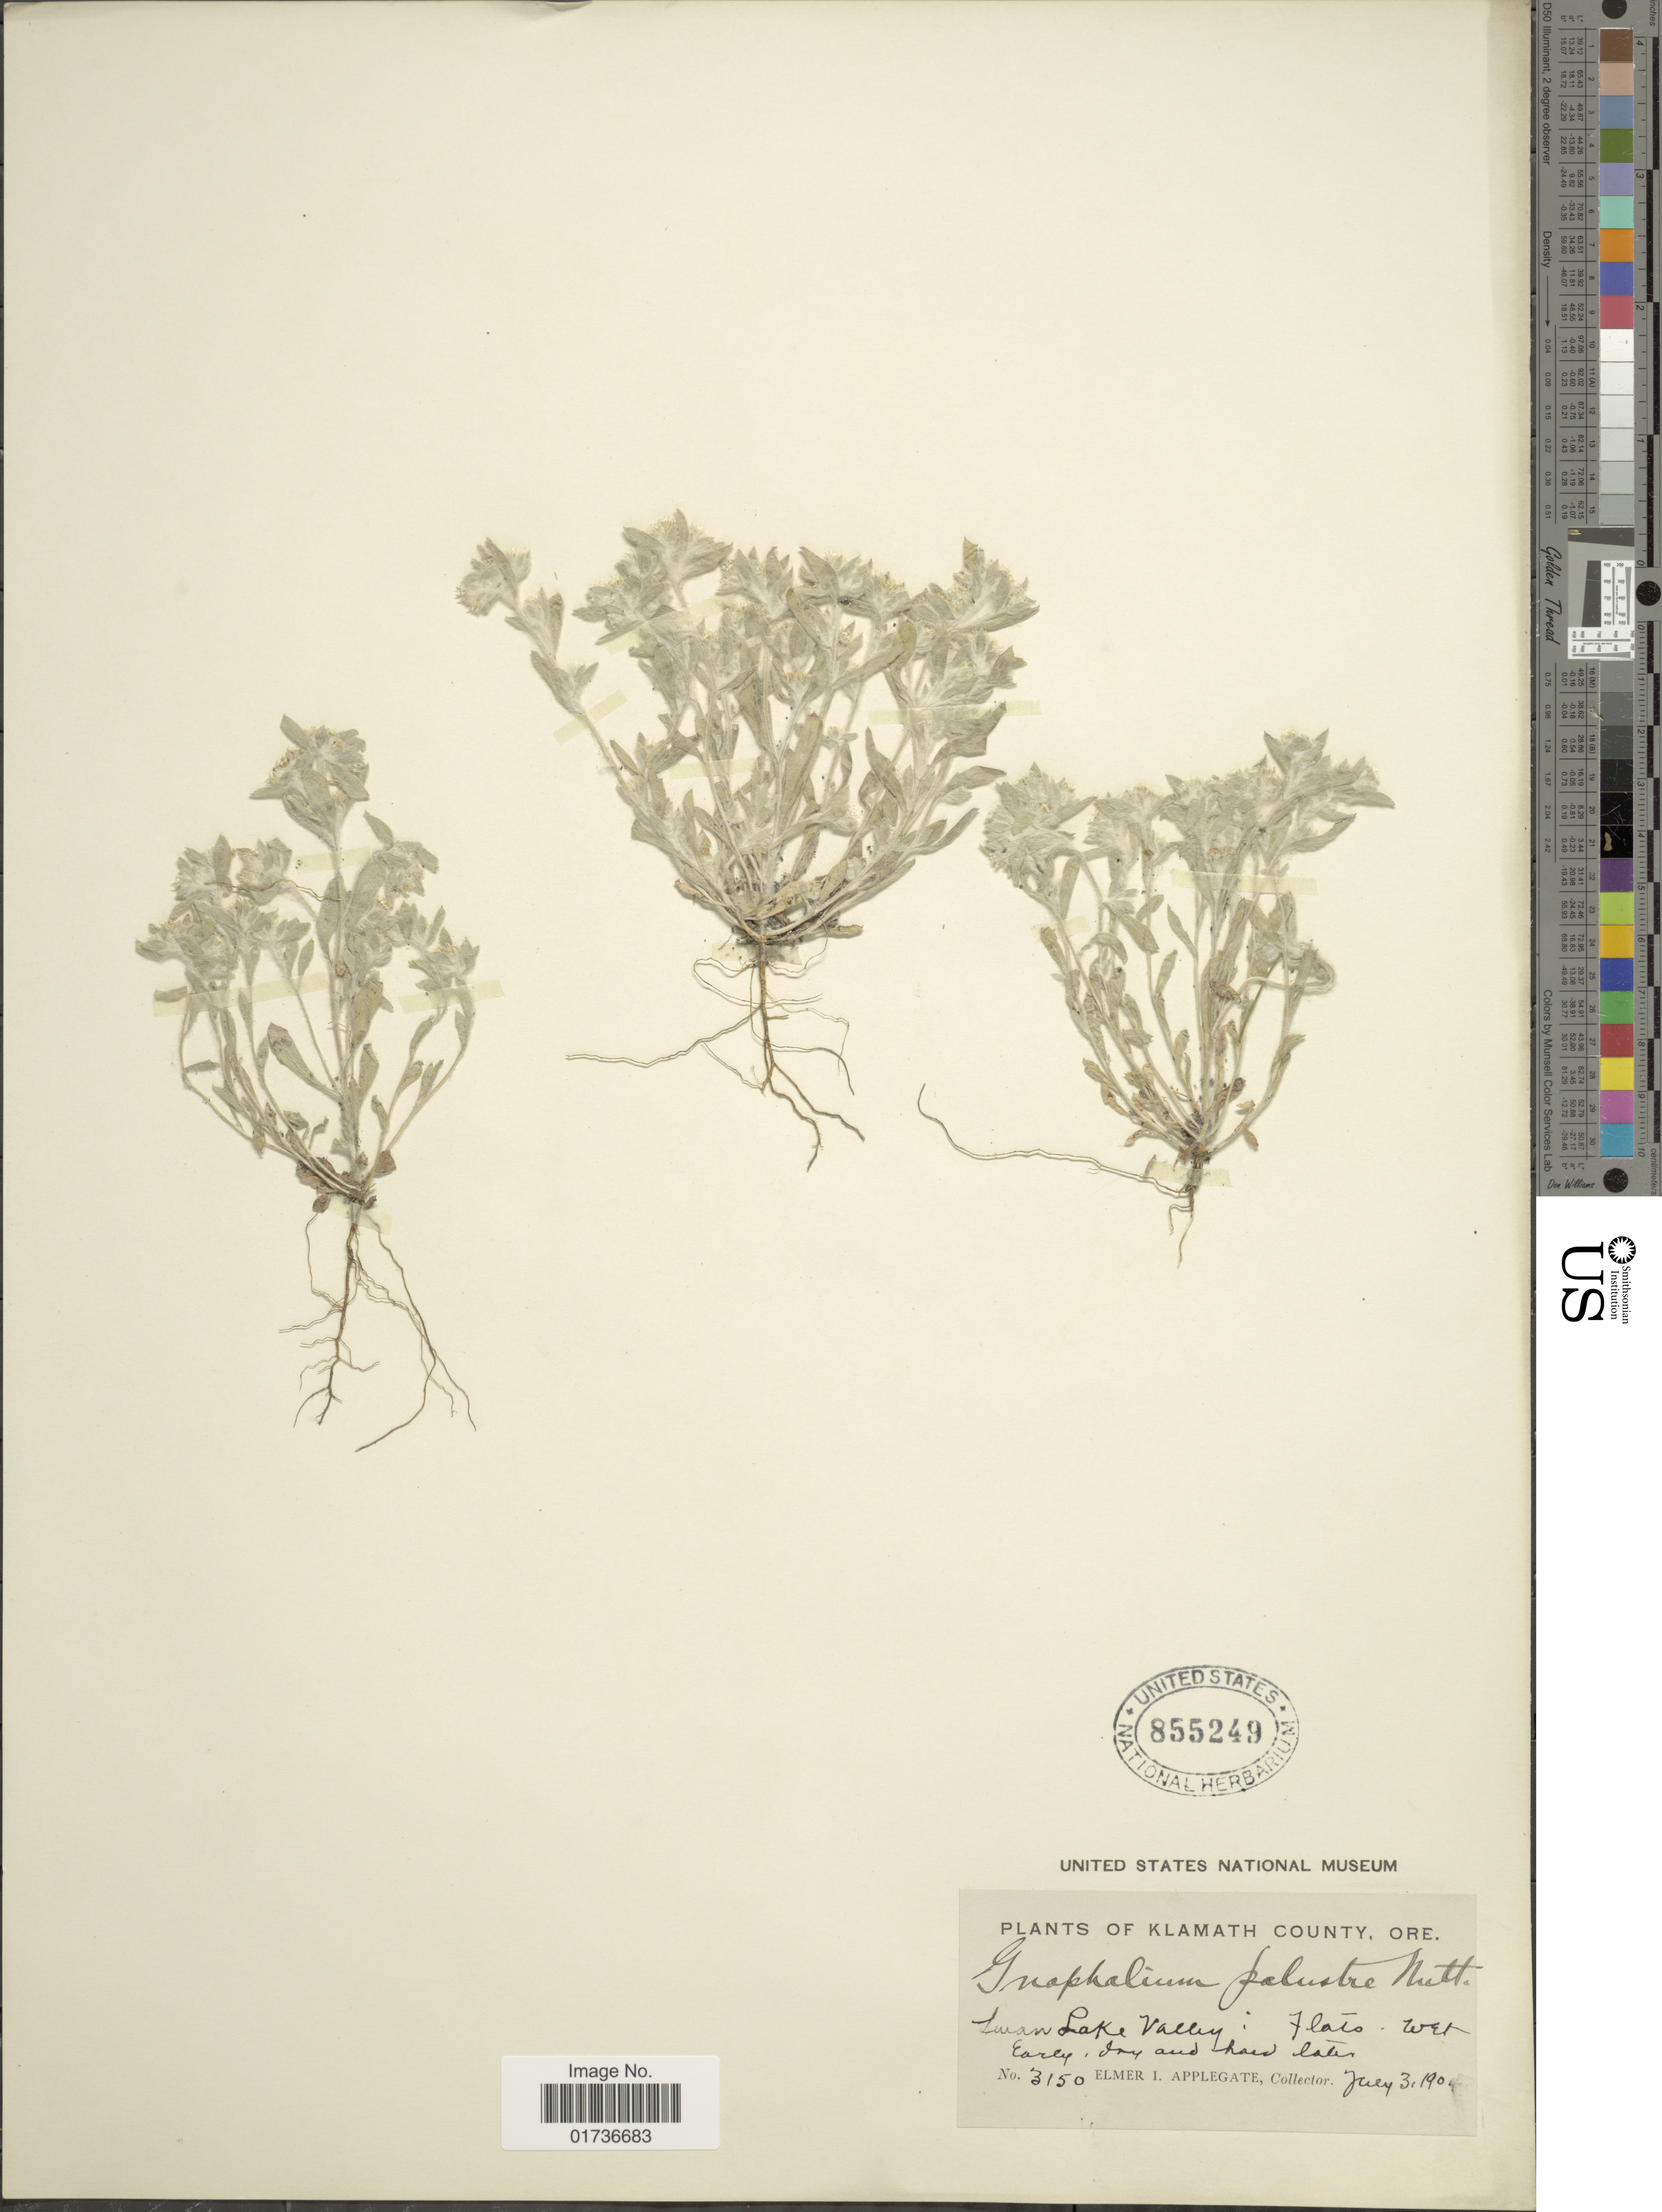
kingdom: Plantae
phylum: Tracheophyta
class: Magnoliopsida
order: Asterales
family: Asteraceae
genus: Gnaphalium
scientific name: Gnaphalium palustre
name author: Nutt.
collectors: E. I. Applegate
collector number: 3150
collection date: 1904-07-03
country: United States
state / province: Oregon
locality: Klamath County, Swan Lake Valley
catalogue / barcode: US 855249